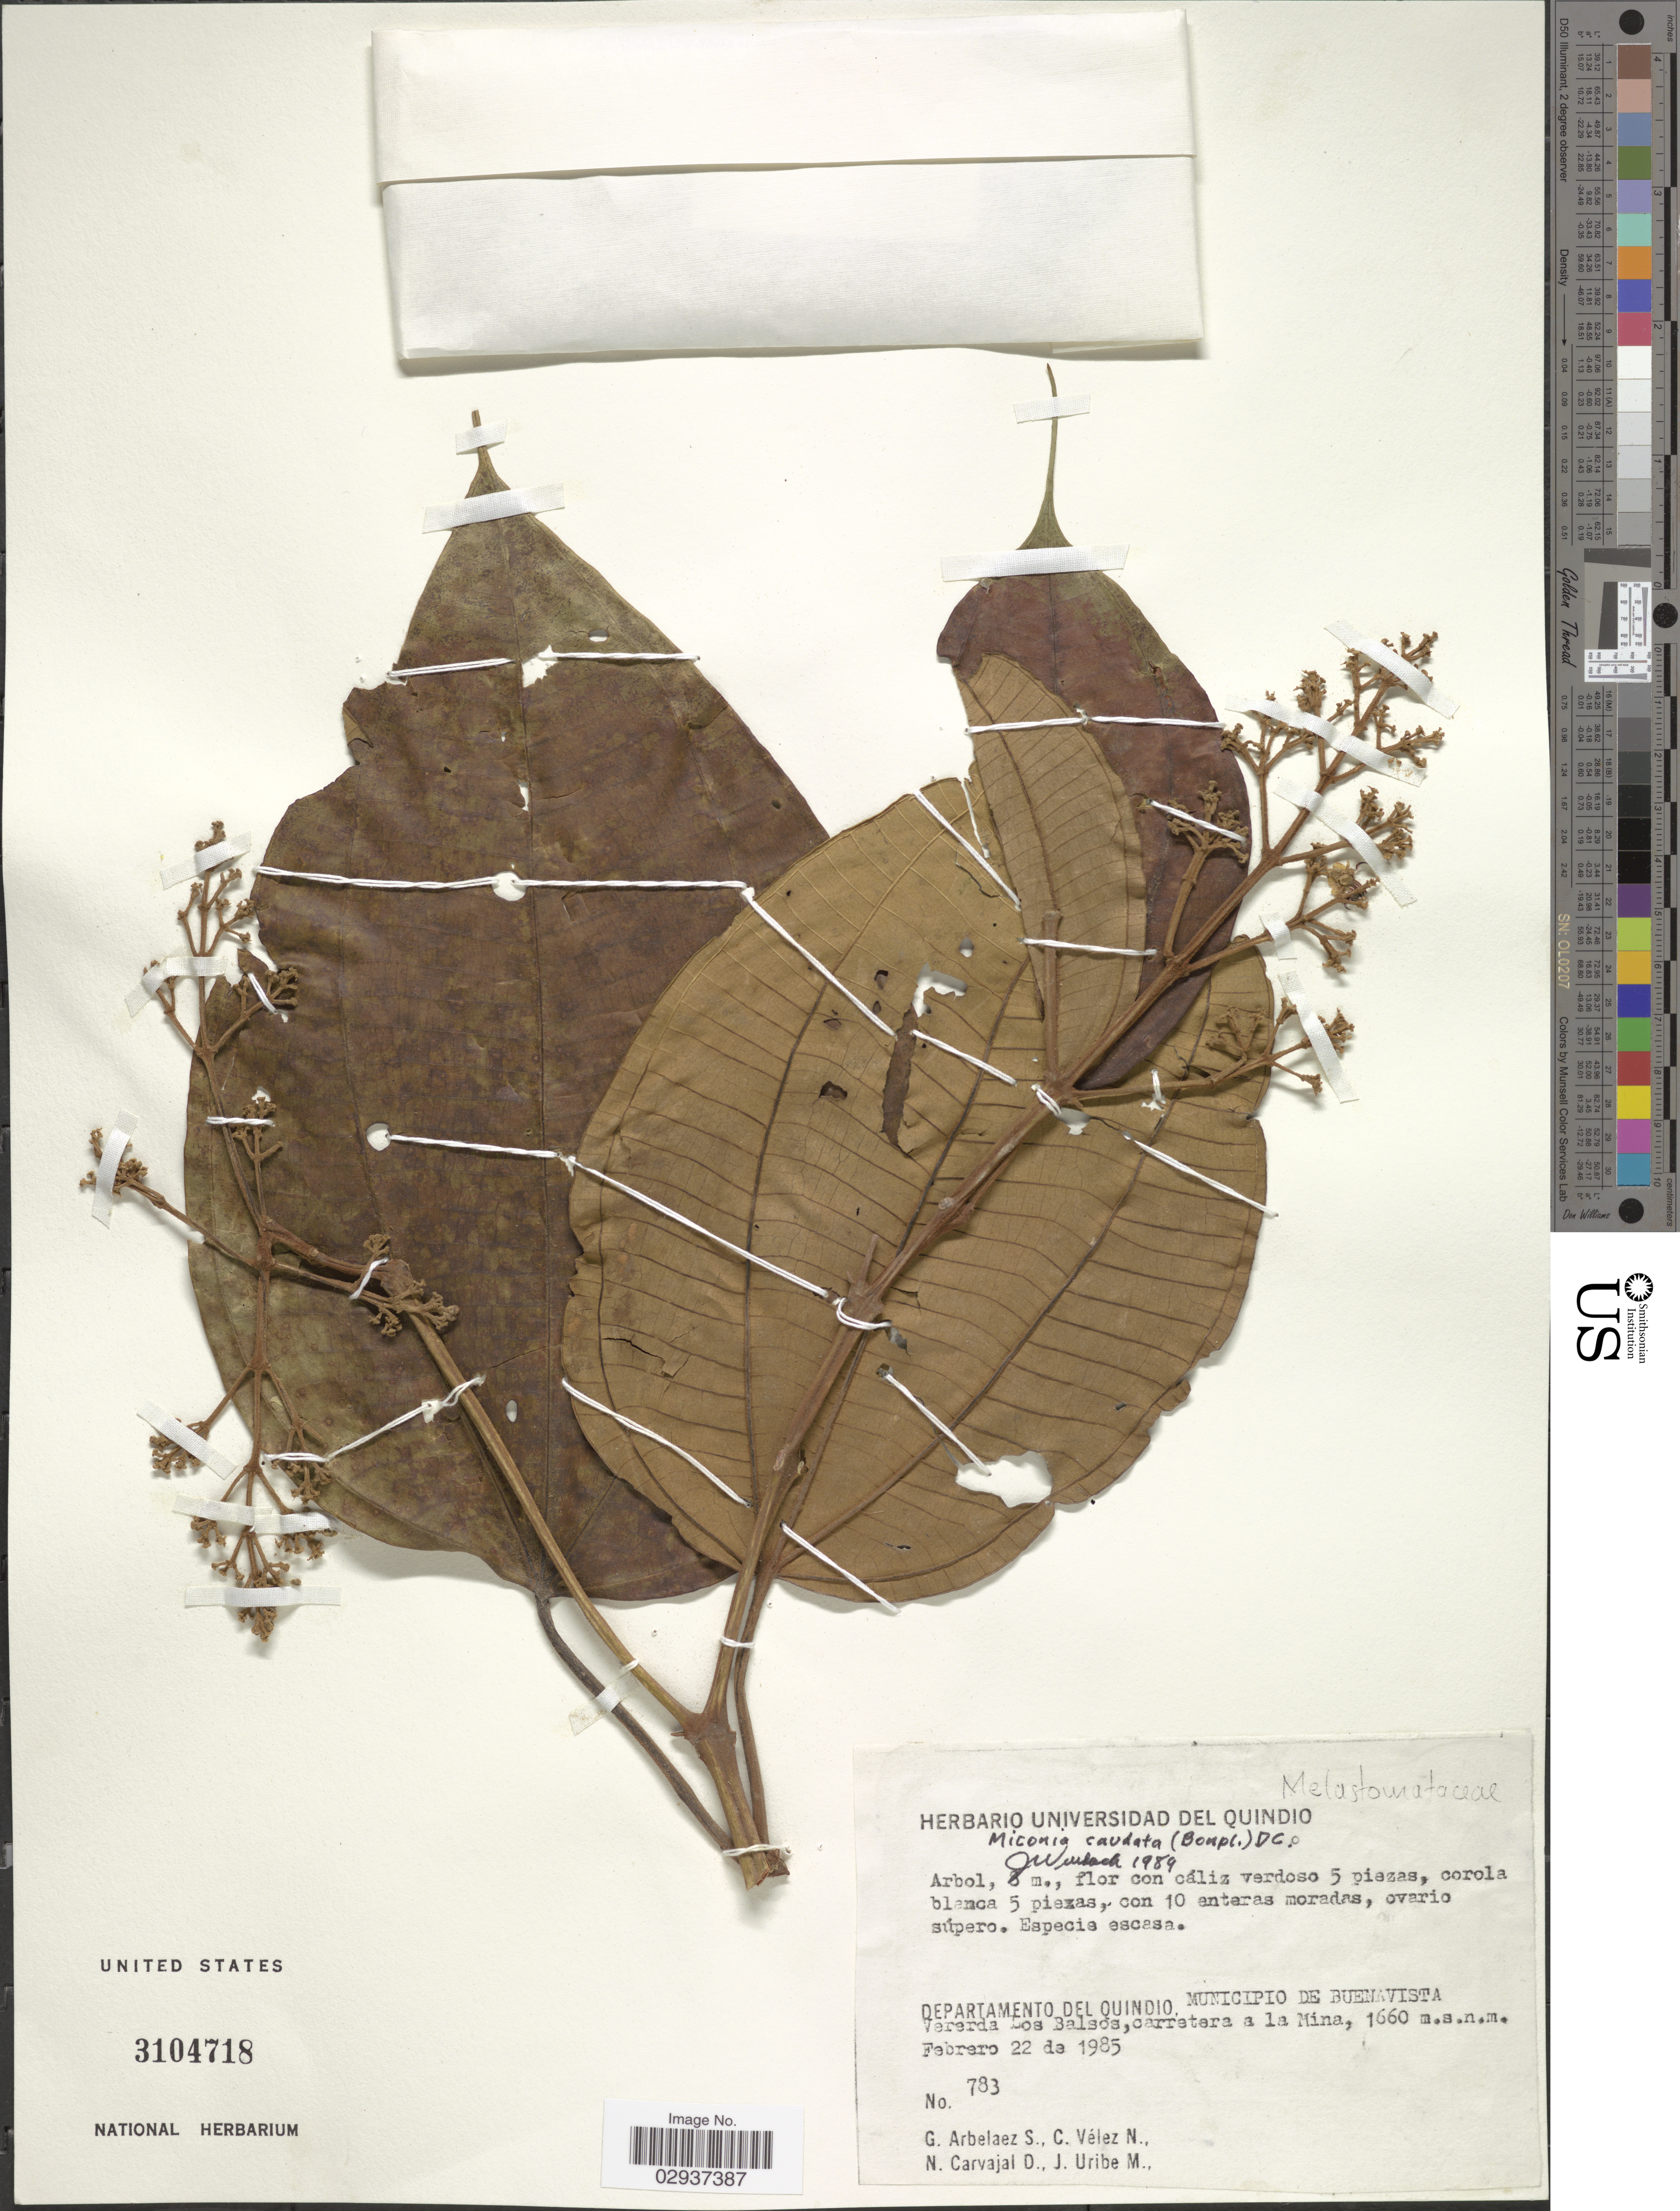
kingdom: Plantae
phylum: Tracheophyta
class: Magnoliopsida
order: Myrtales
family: Melastomataceae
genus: Miconia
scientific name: Miconia caudata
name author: (Bonpl.) DC.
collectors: G. Arbelaez S., C. Vélez N., N. Carvajal D. & J. Uribe M.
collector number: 783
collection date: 1985-02-22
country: Colombia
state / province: Quindío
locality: Departamento de Quindio. Municipio de Buenavista. Vererda Los Balsos, carretera a la Mina.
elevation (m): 1660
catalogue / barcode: US 3104718